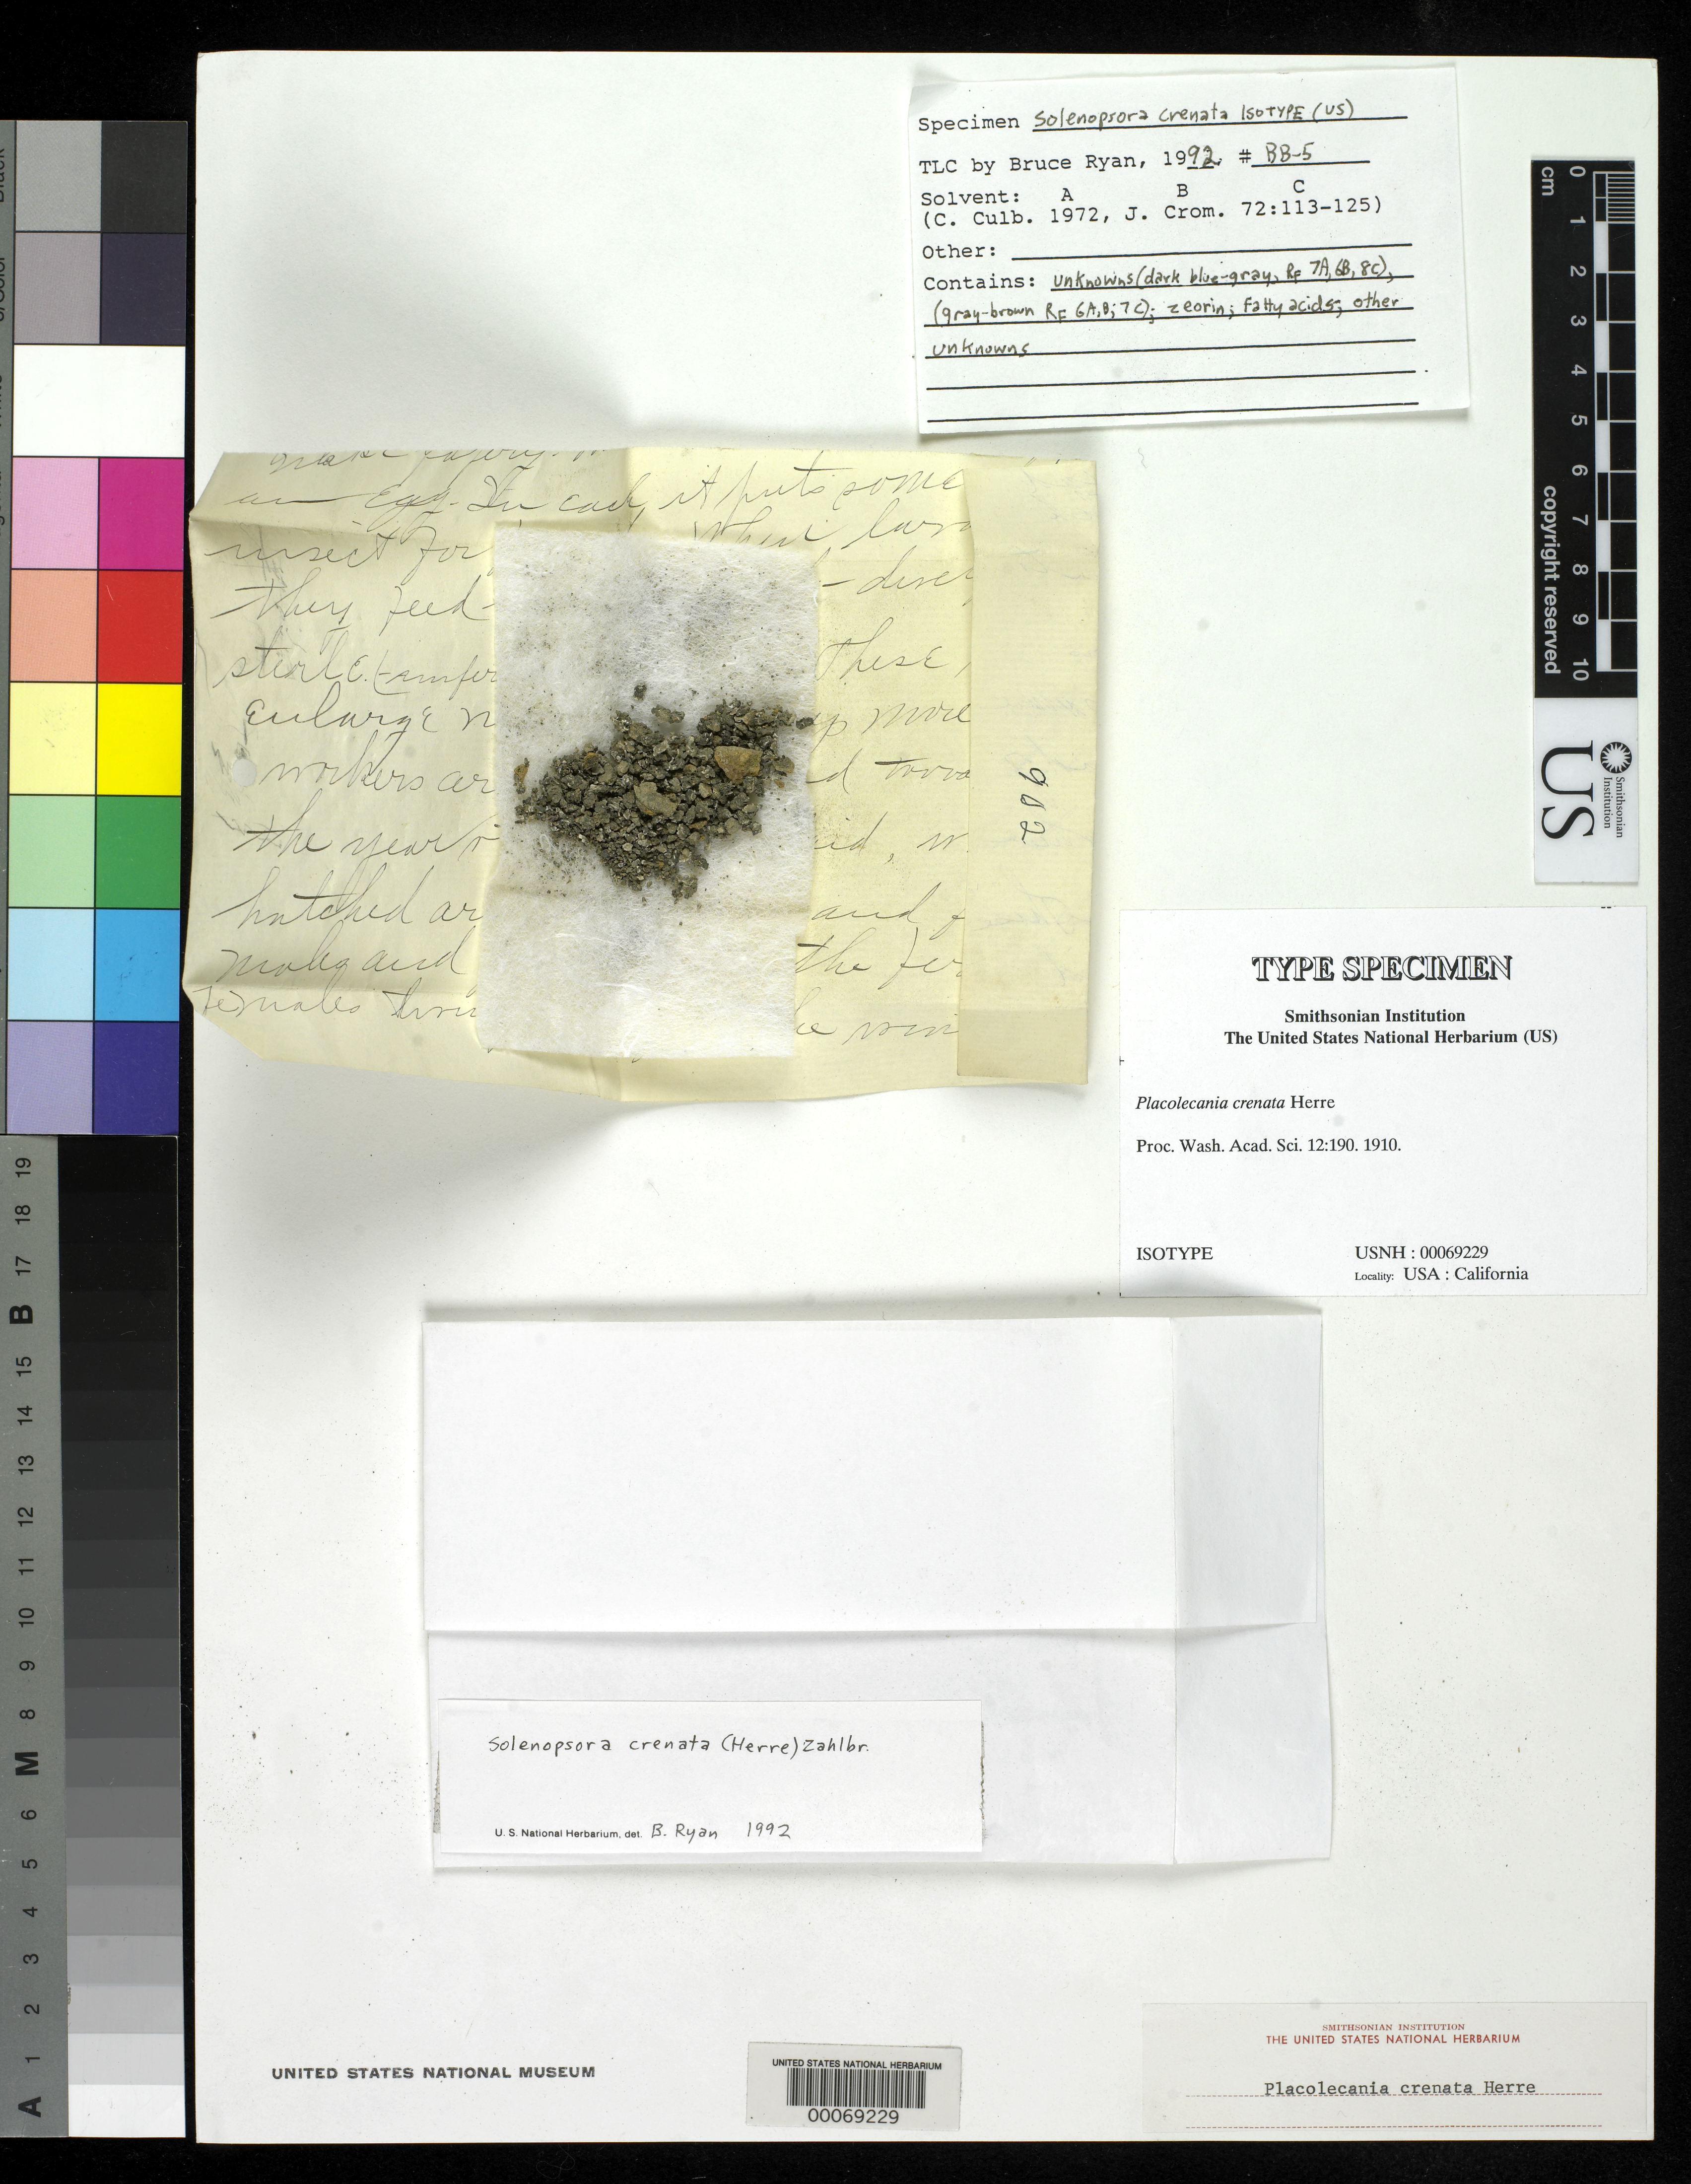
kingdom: Fungi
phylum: Ascomycota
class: Lecanoromycetes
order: Lecanorales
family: Catillariaceae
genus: Placolecania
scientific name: Placolecania crenata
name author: Herre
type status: Isotype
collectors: A. W. Herre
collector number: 902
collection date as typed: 19 Jul 1906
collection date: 1906-07-19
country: United States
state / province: California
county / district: San Francisco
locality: Pt. Lobos, San Francisco, Santa Cruz Mts.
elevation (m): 15